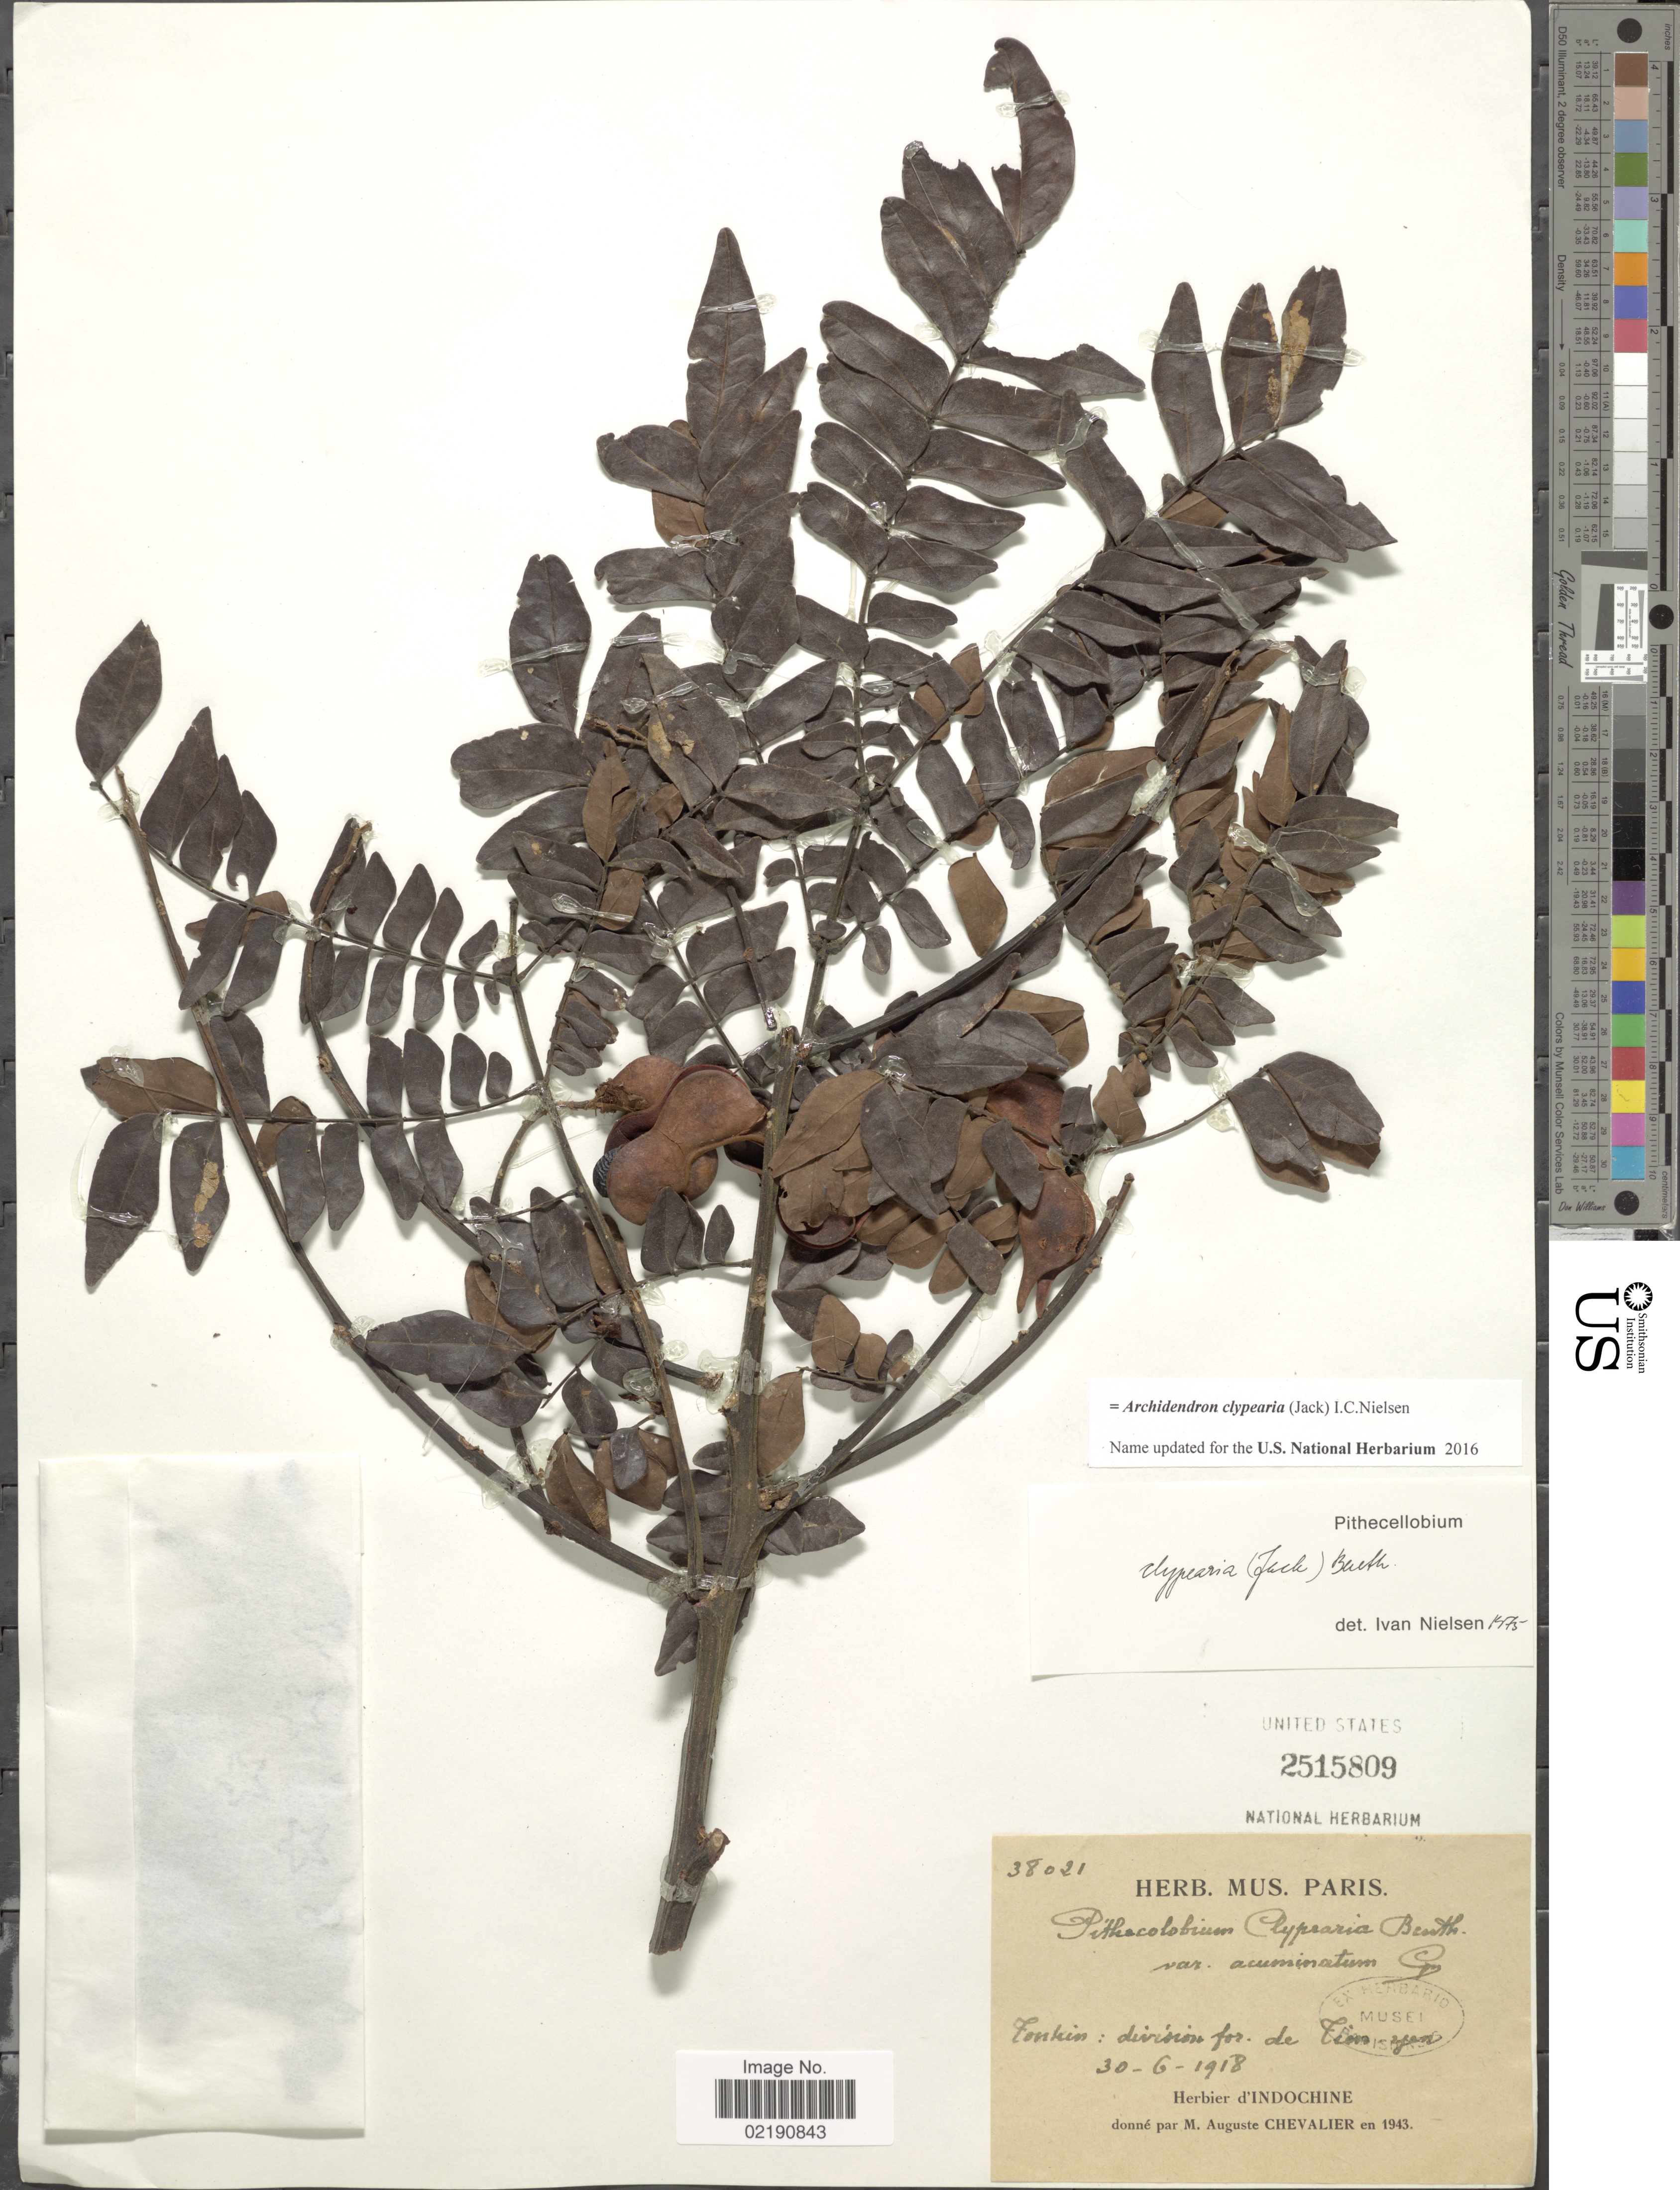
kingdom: Plantae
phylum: Tracheophyta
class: Magnoliopsida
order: Fabales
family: Fabaceae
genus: Archidendron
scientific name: Archidendron clypearia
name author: (Jack) I.C. Nielsen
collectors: A. J. Chevalier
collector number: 38021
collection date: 1918-06-30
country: Vietnam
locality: Tonkin: division for. de Tion yen [interpreted]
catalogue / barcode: US 2515809